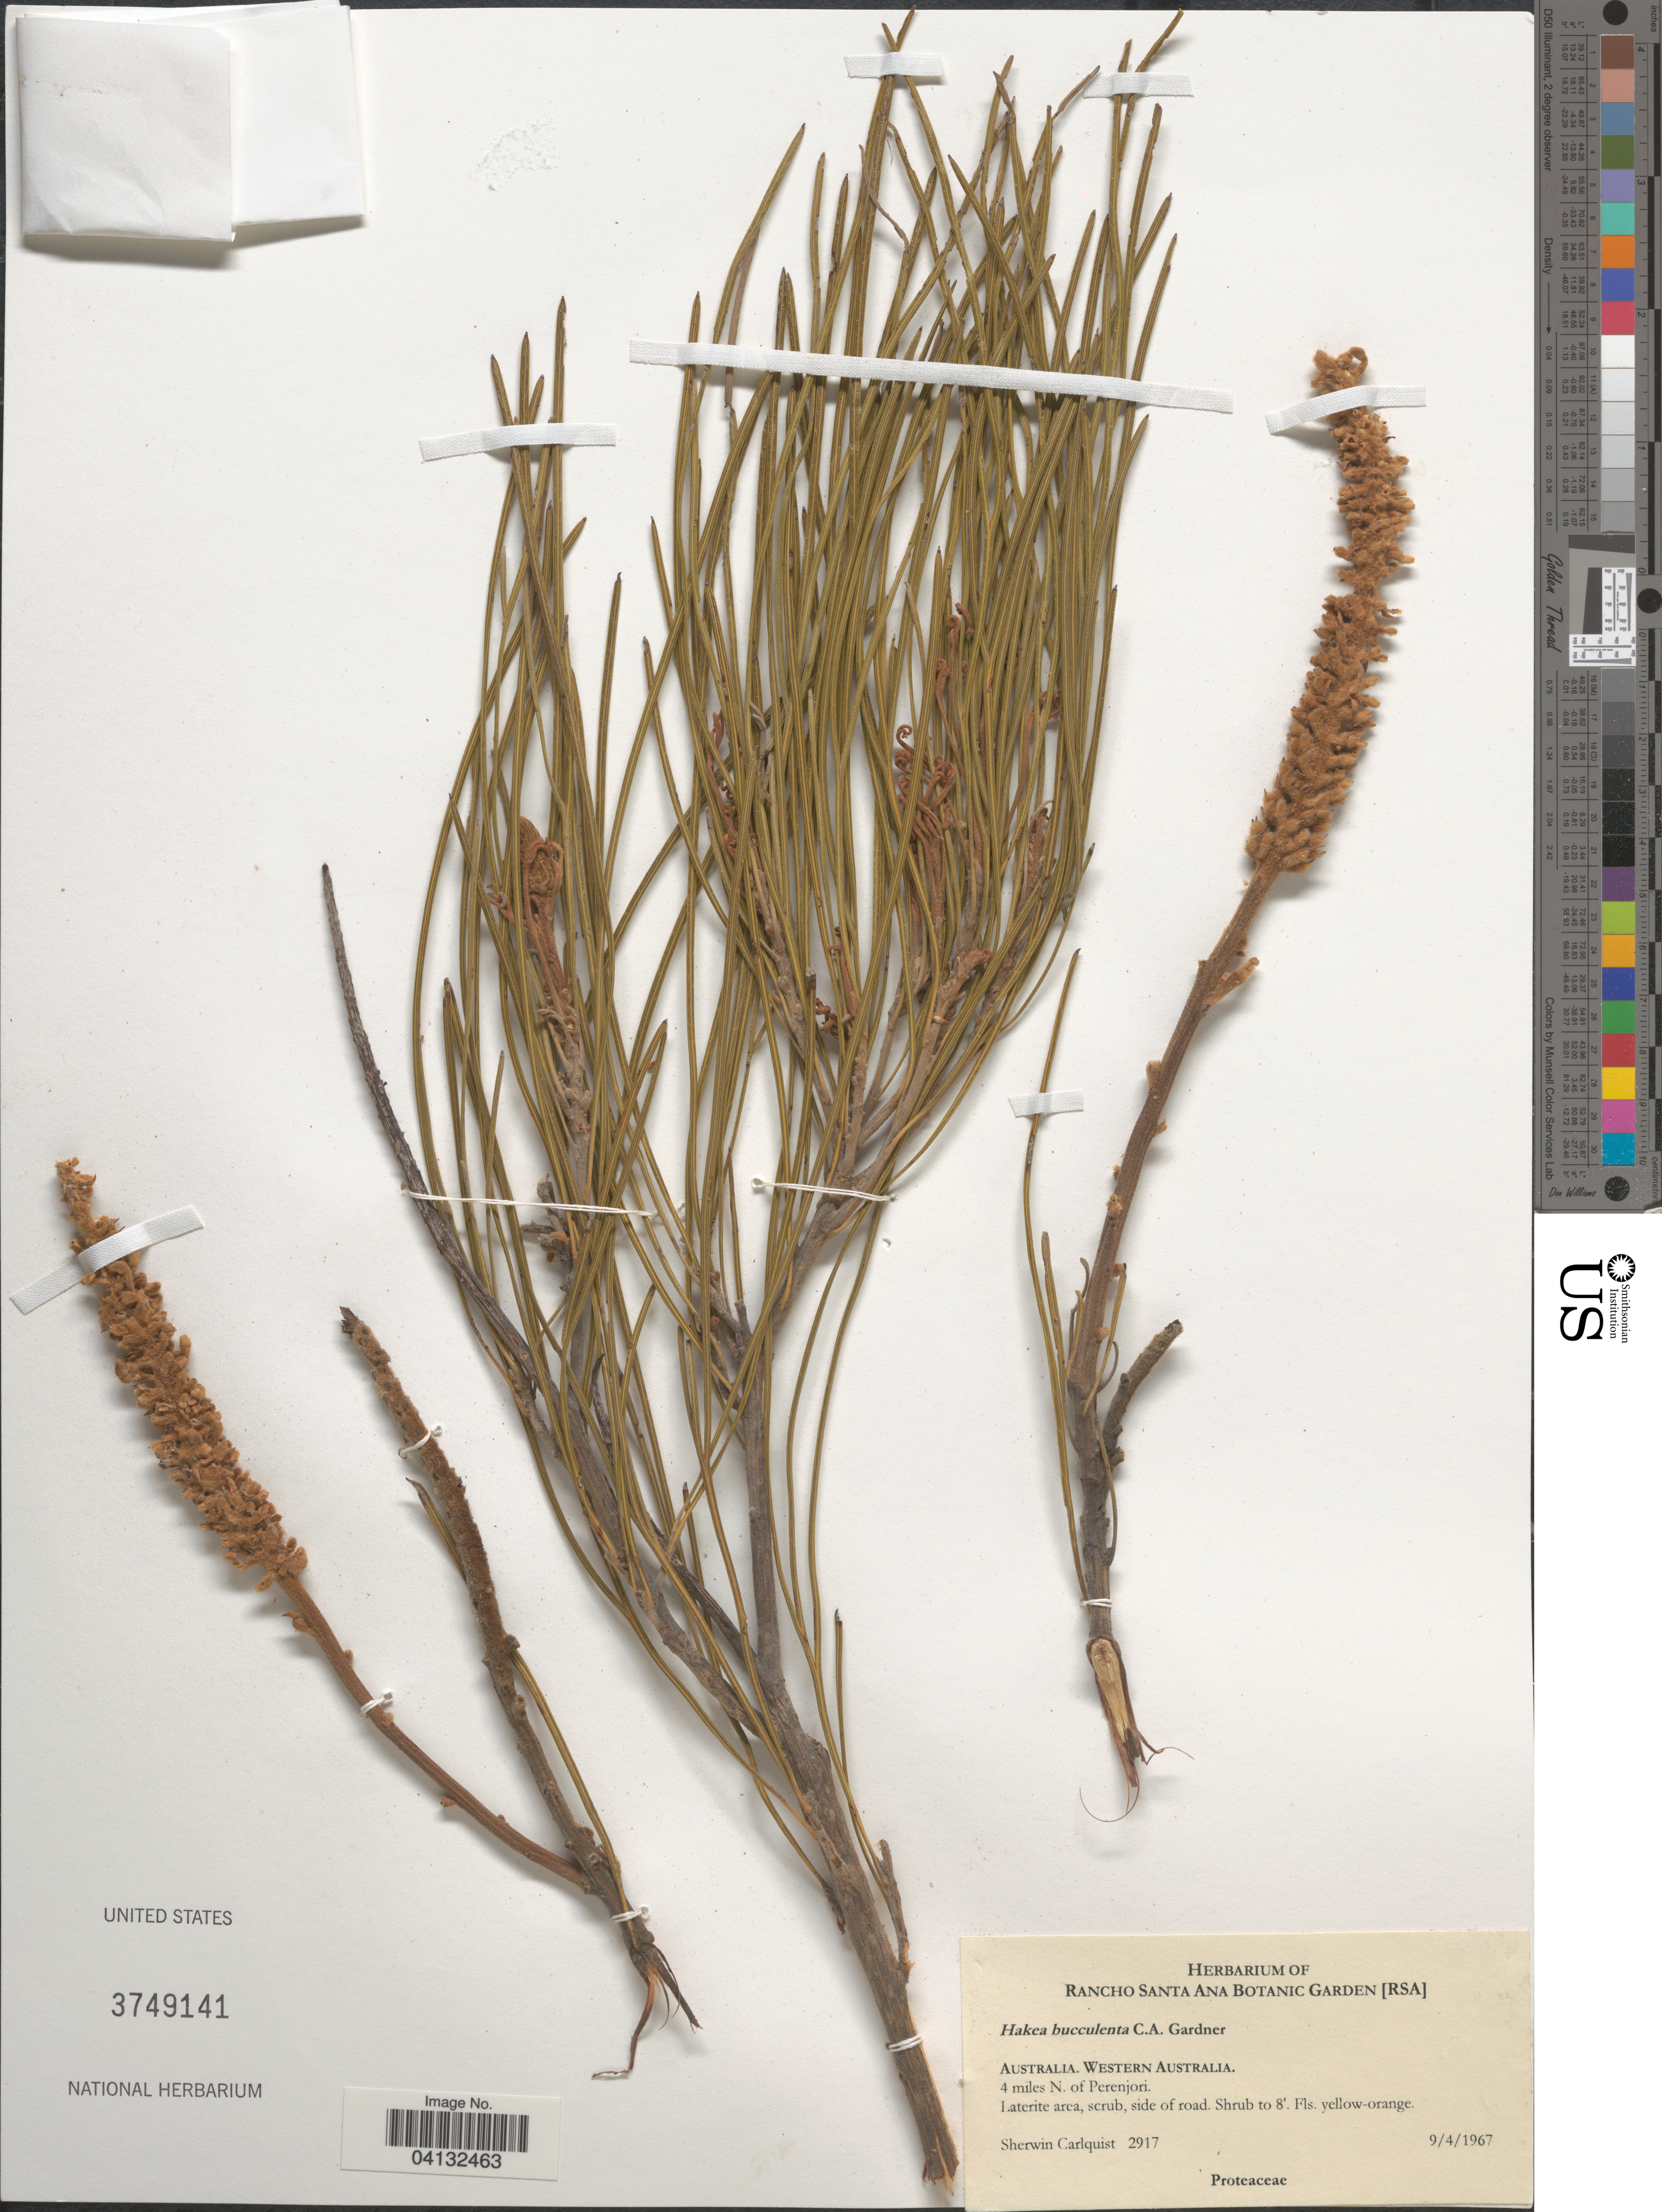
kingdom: Plantae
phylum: Tracheophyta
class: Magnoliopsida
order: Proteales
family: Proteaceae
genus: Hakea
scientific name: Hakea bucculenta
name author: C.A. Gardner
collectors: S. Carlquist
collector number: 2917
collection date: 1967-04-09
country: Australia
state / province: Western Australia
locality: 4 miles N. of Perenjori.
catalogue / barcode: US 3749141